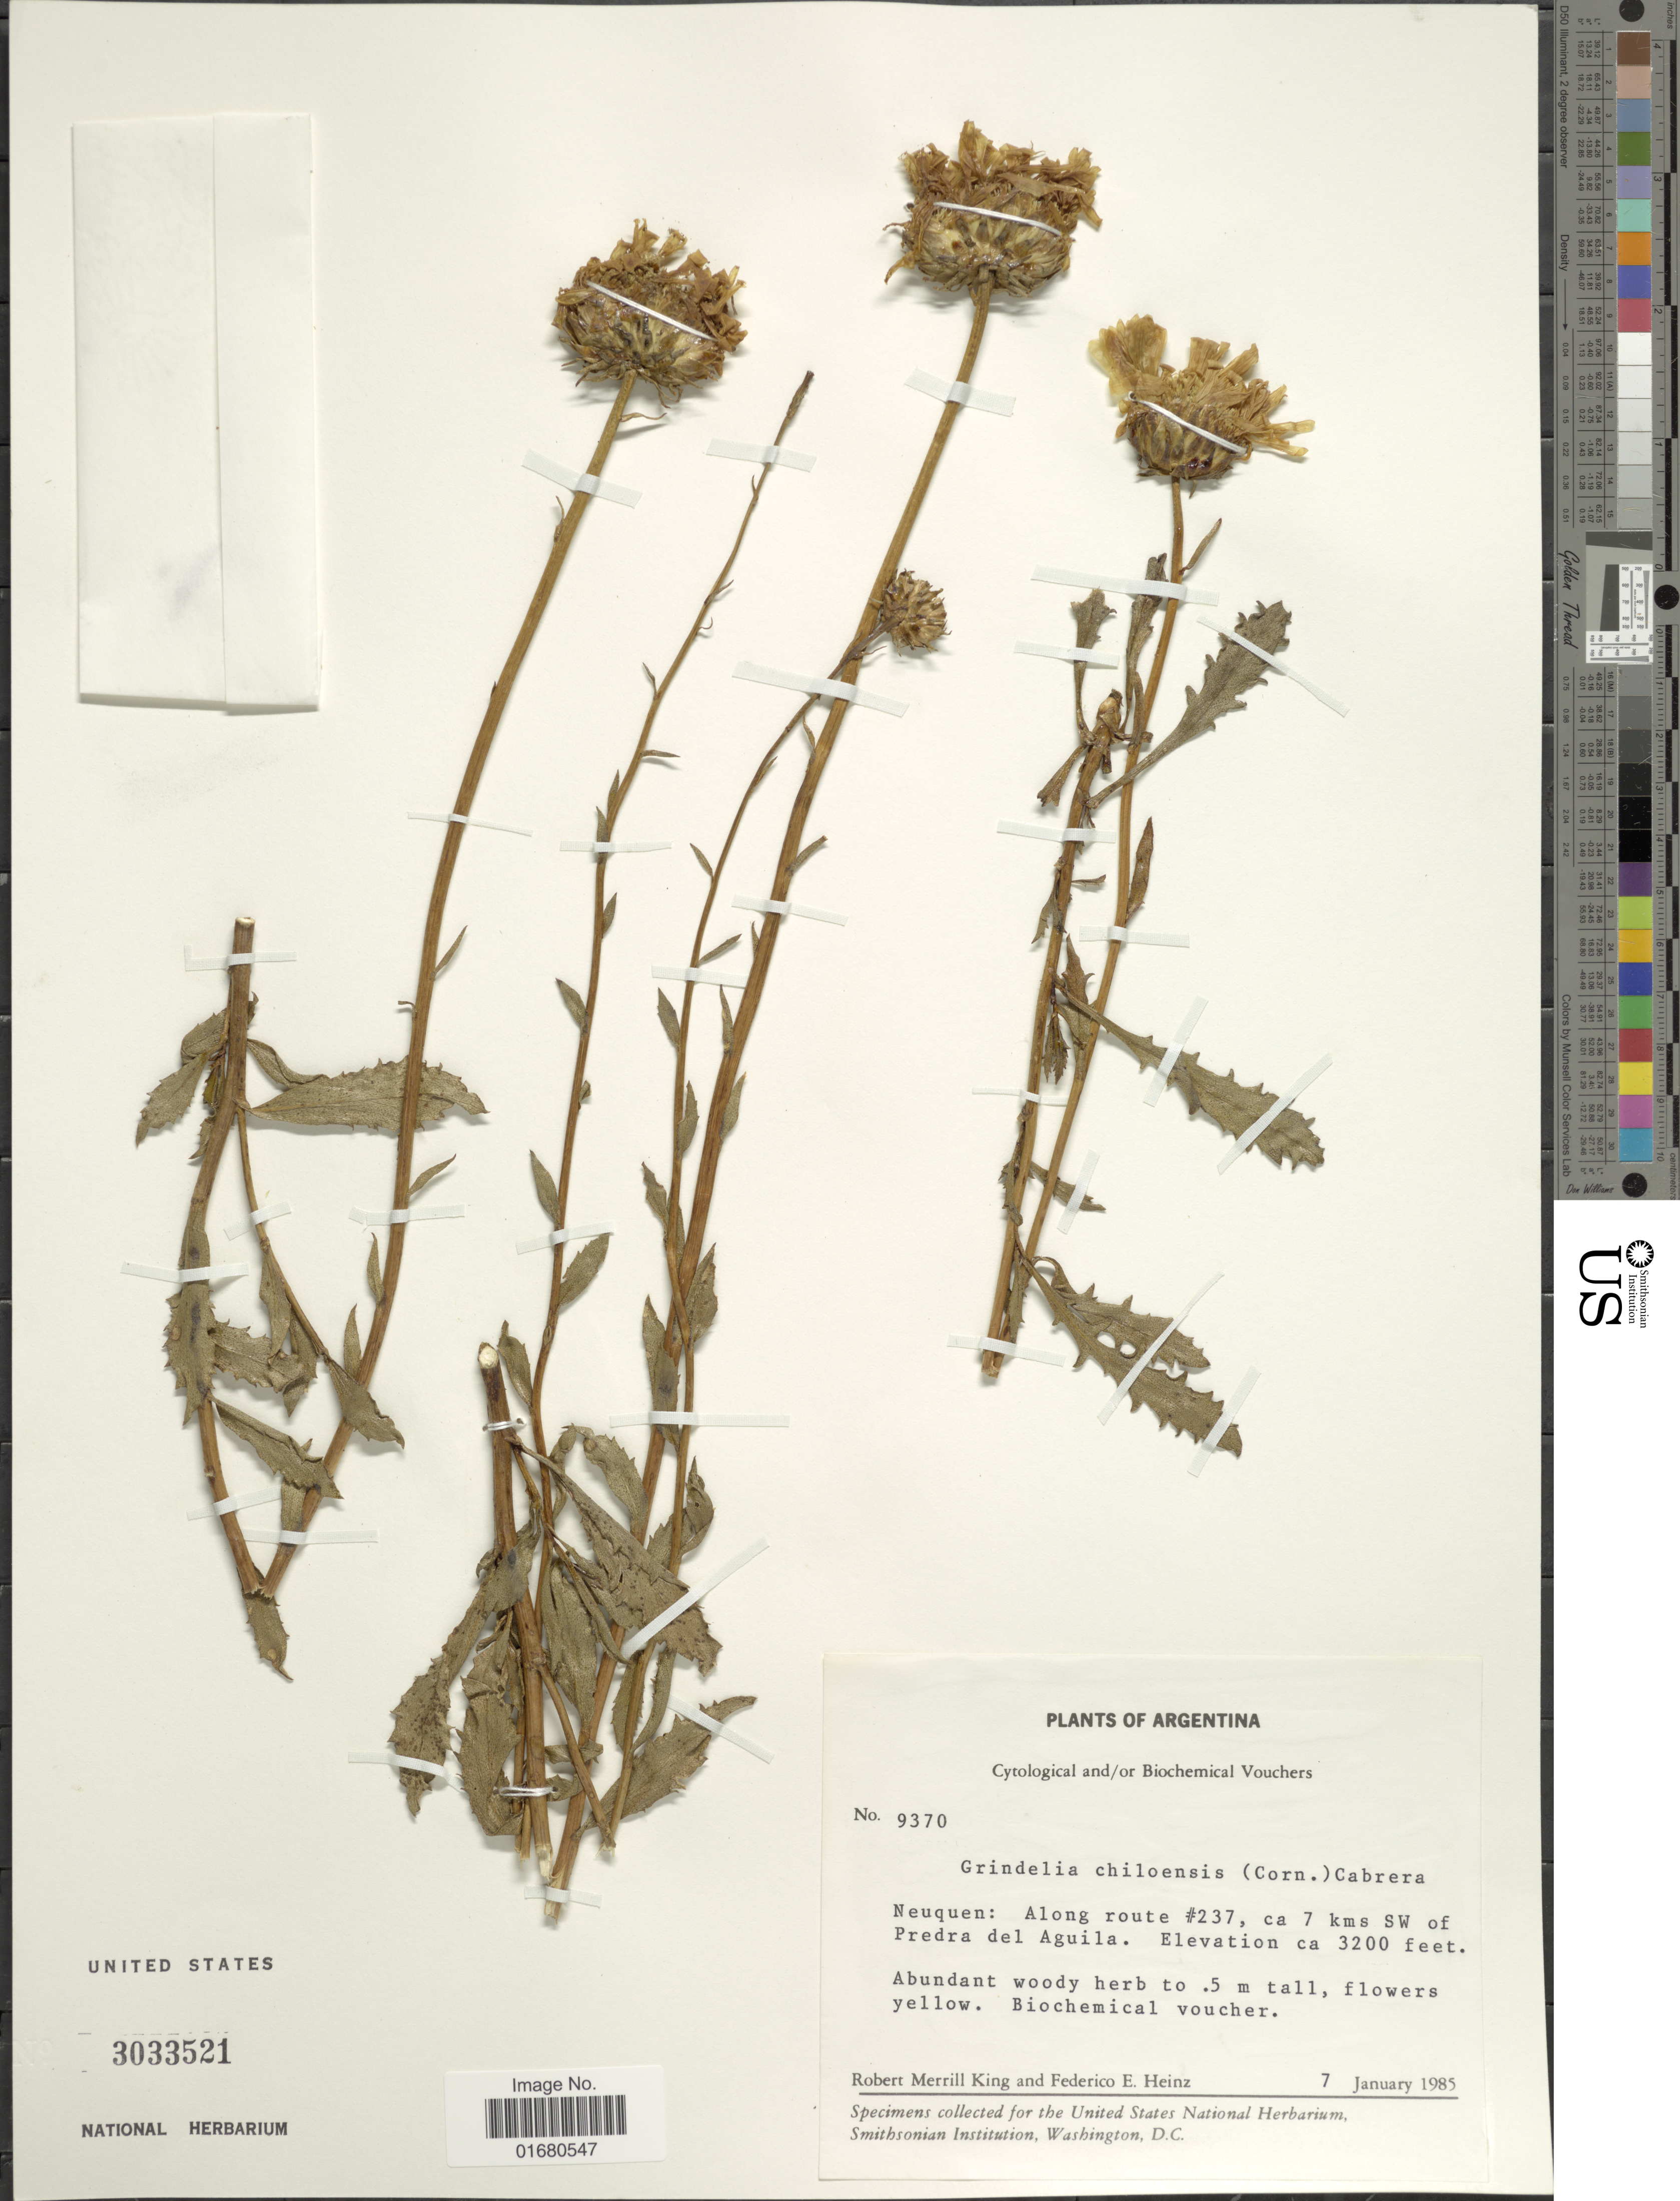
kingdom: Plantae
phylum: Tracheophyta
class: Magnoliopsida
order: Asterales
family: Asteraceae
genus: Grindelia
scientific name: Grindelia chiloensis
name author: (Cornel.) Cabrera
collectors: R. M. King & F. Heinz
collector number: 9370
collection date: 1985-01-07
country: Argentina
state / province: Neuquen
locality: Along route #237, ca. 7 kms SW of Pedra del Aguila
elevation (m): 975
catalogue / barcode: US 3033521